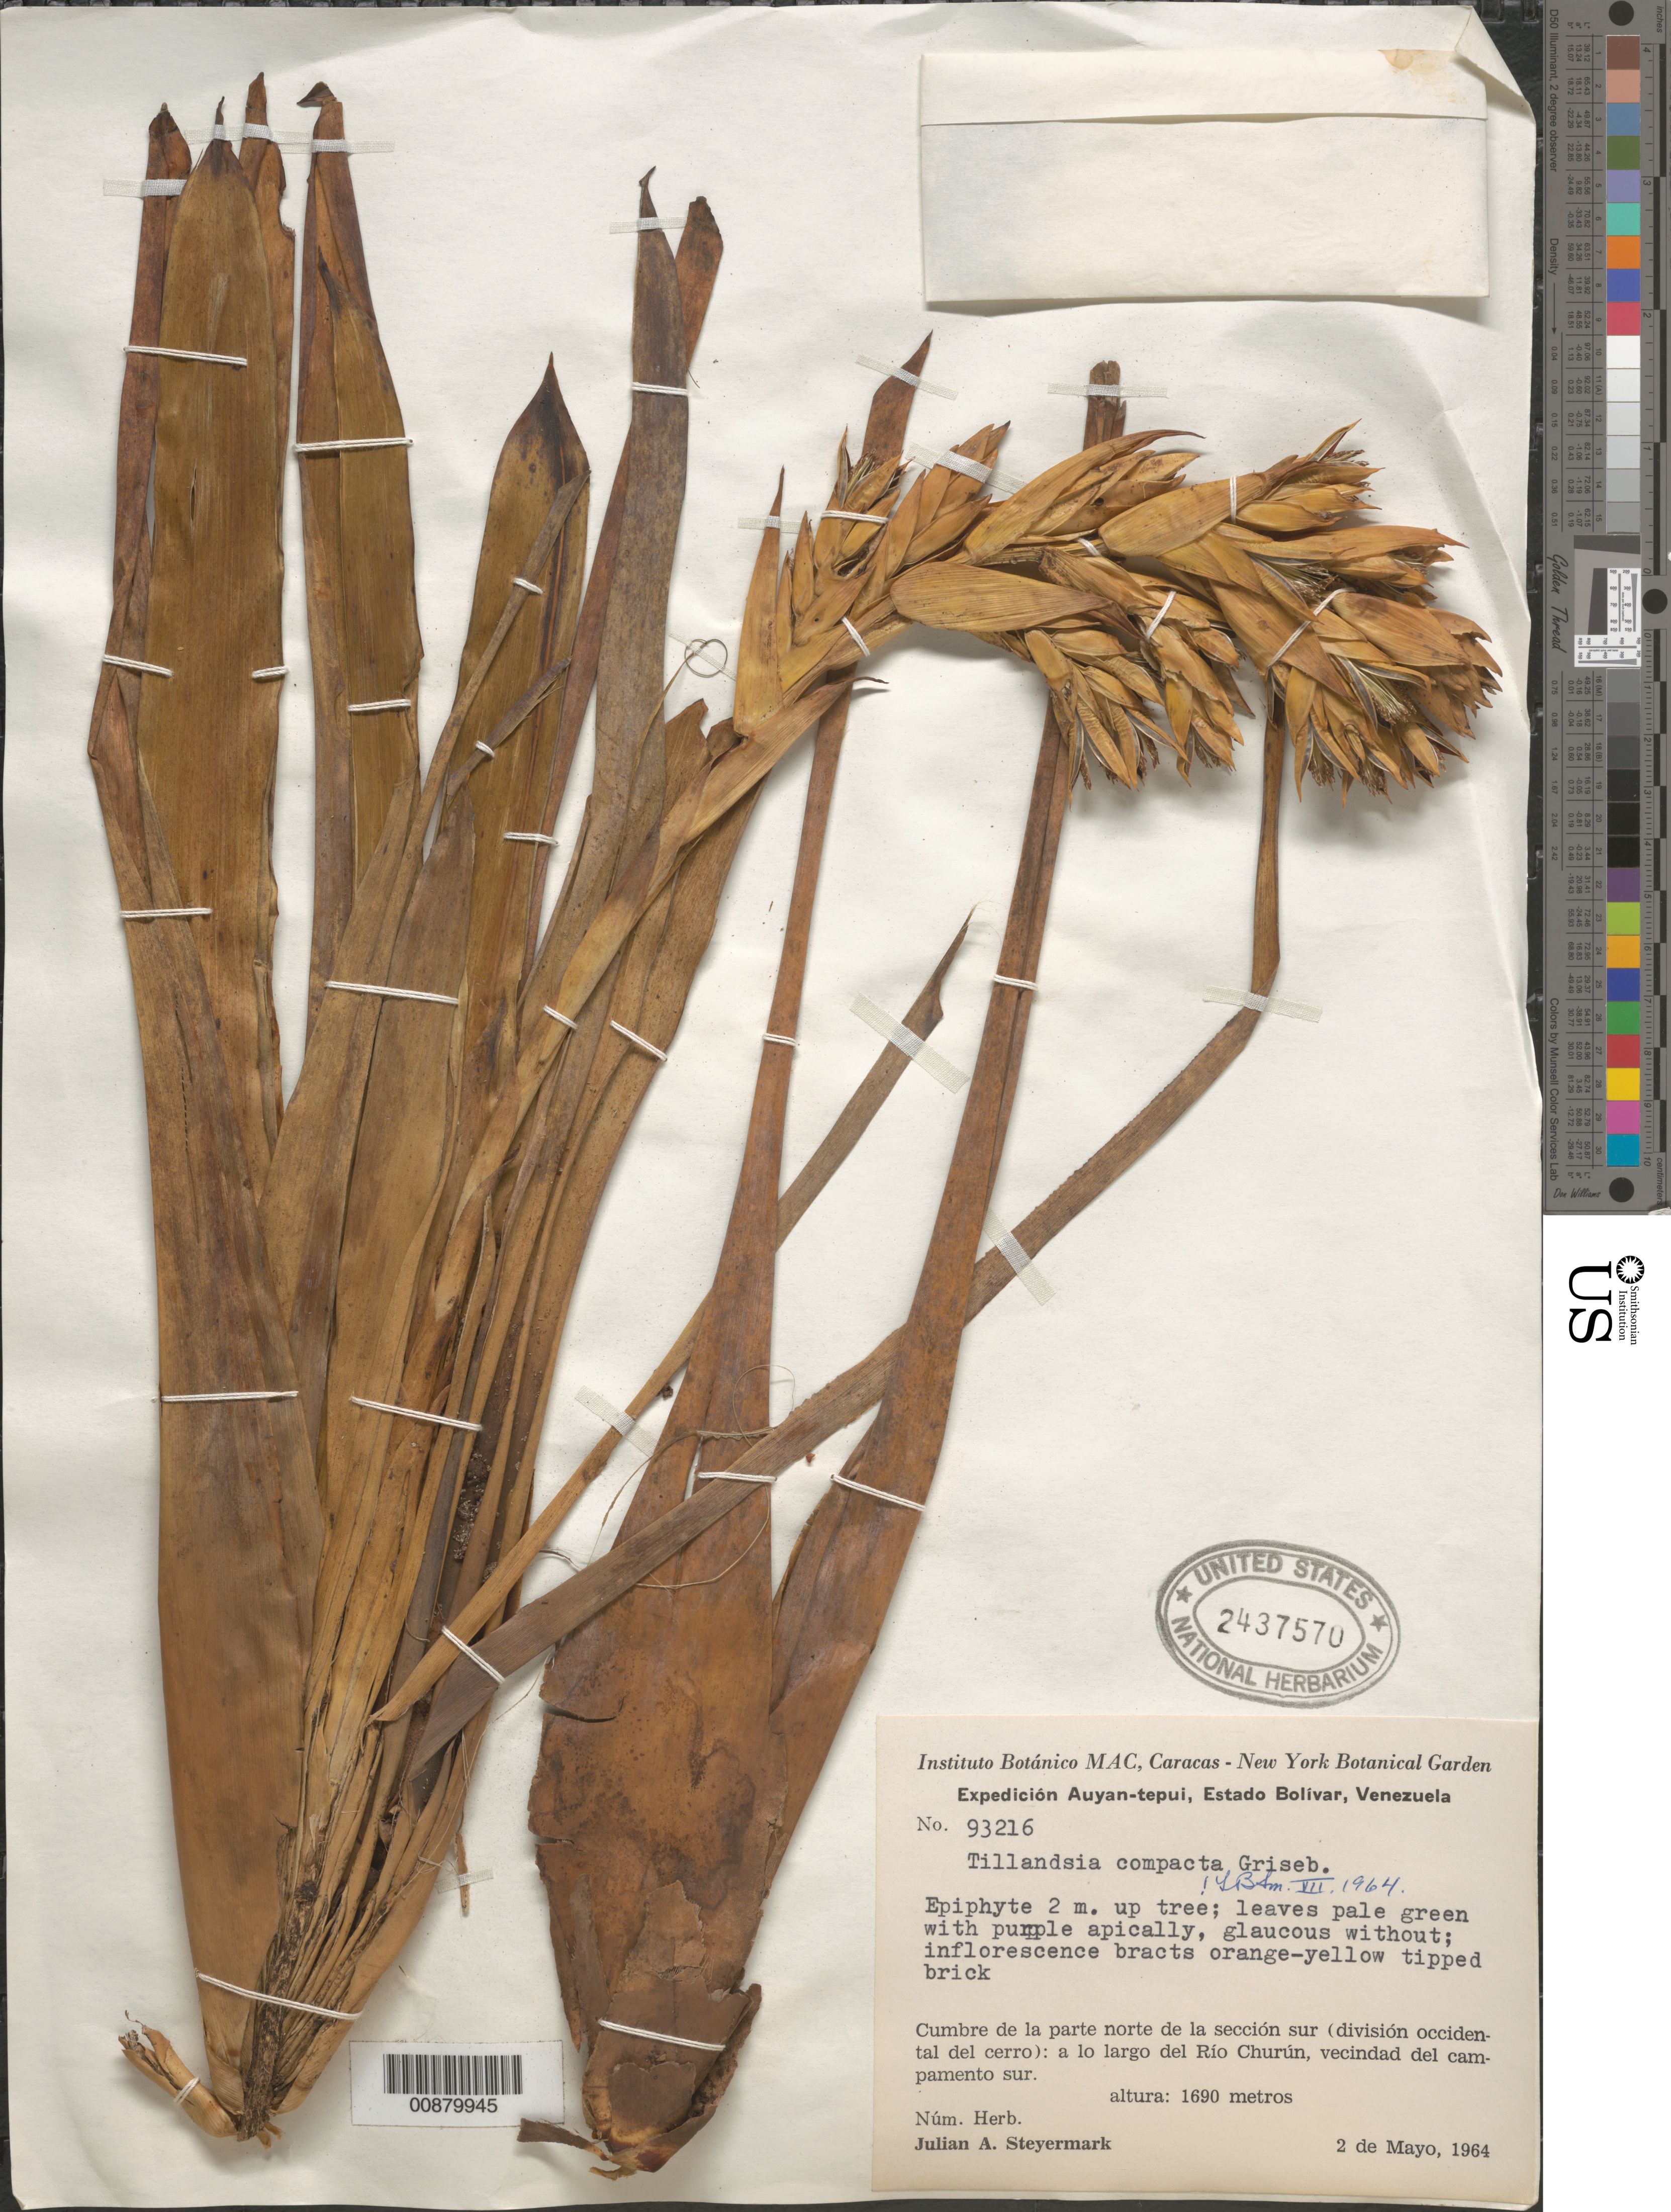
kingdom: Plantae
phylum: Tracheophyta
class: Liliopsida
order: Poales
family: Bromeliaceae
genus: Tillandsia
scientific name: Tillandsia compacta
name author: Griseb.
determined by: Steyermark, Julian A., (VEN)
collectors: J. Steyermark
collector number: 93216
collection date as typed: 2-May-64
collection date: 1964-05-02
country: Venezuela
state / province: Bolívar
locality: Auyan-tepuí, cumbre de la parte norte de la seccion sur (division occidental del cerro): a lo largo del Río Churún, vic. del campamento sur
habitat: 2 m up tree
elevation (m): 1690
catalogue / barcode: US 2437570